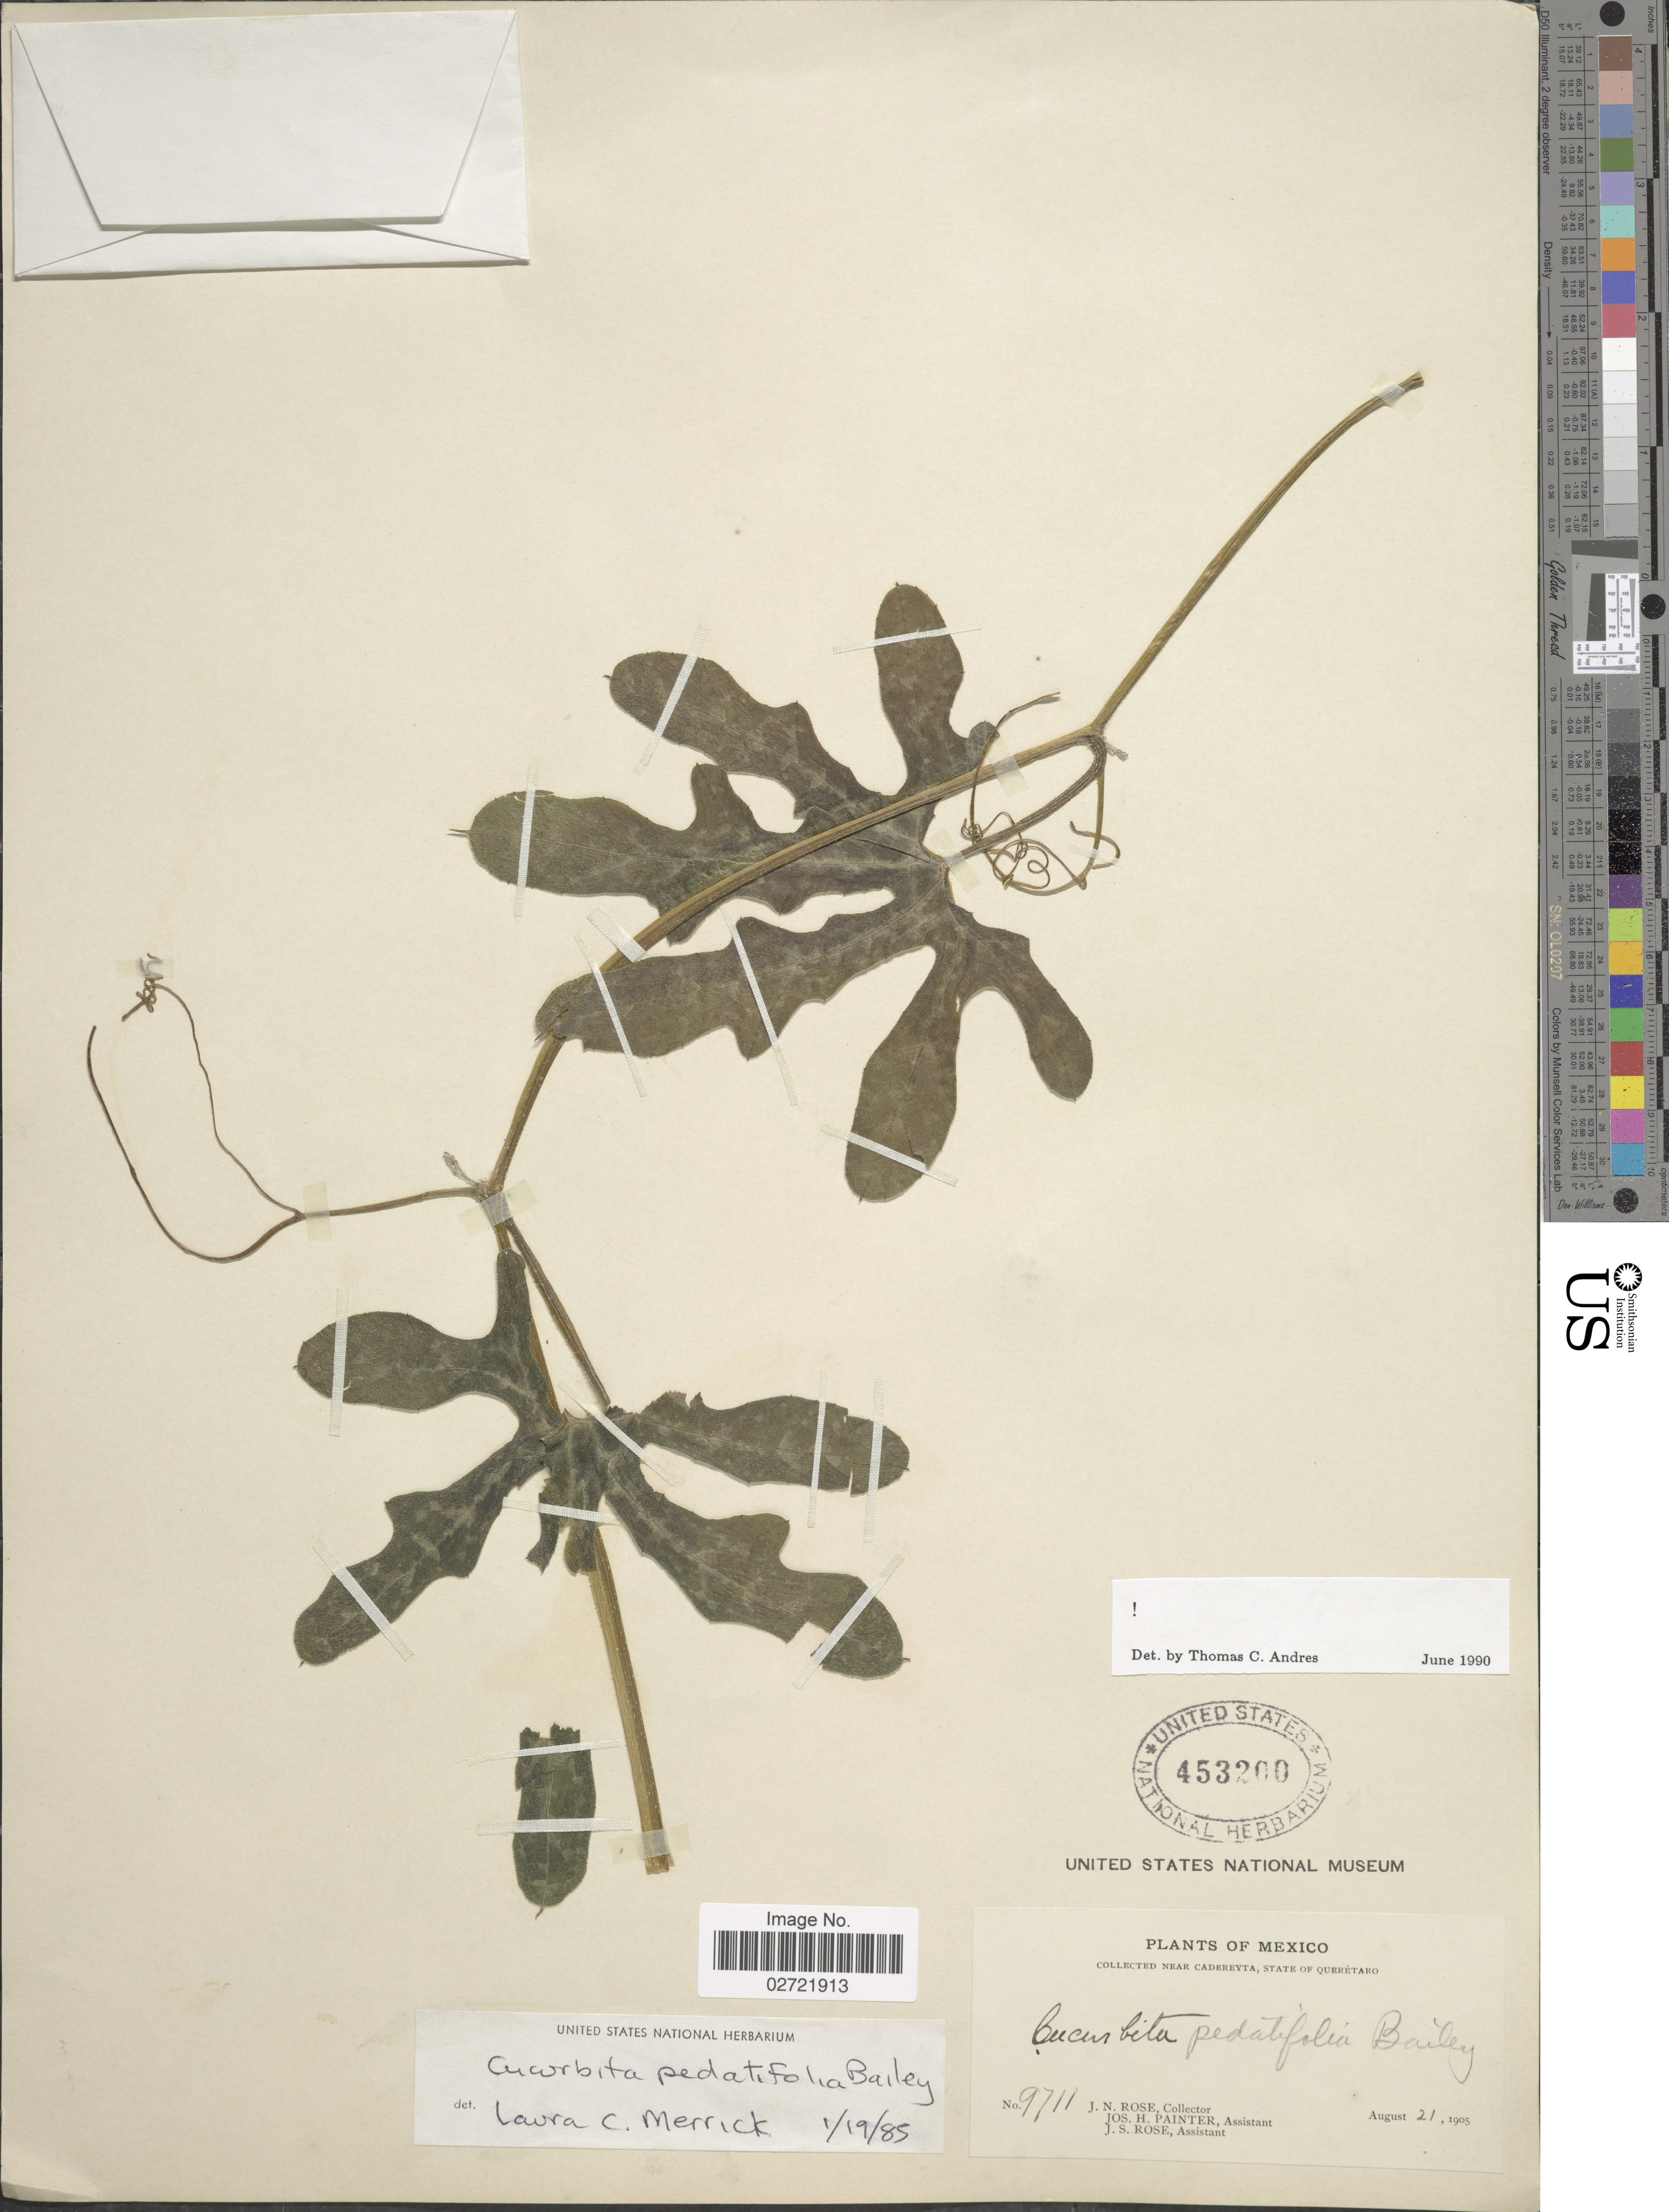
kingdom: Plantae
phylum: Tracheophyta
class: Magnoliopsida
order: Cucurbitales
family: Cucurbitaceae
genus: Cucurbita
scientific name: Cucurbita pedatifolia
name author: L.H. Bailey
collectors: J. N. Rose, J. H. Painter & J. S. Rose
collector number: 9711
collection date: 1905-08-21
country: Mexico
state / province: Querétaro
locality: Near Cadereyta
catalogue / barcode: US 453200